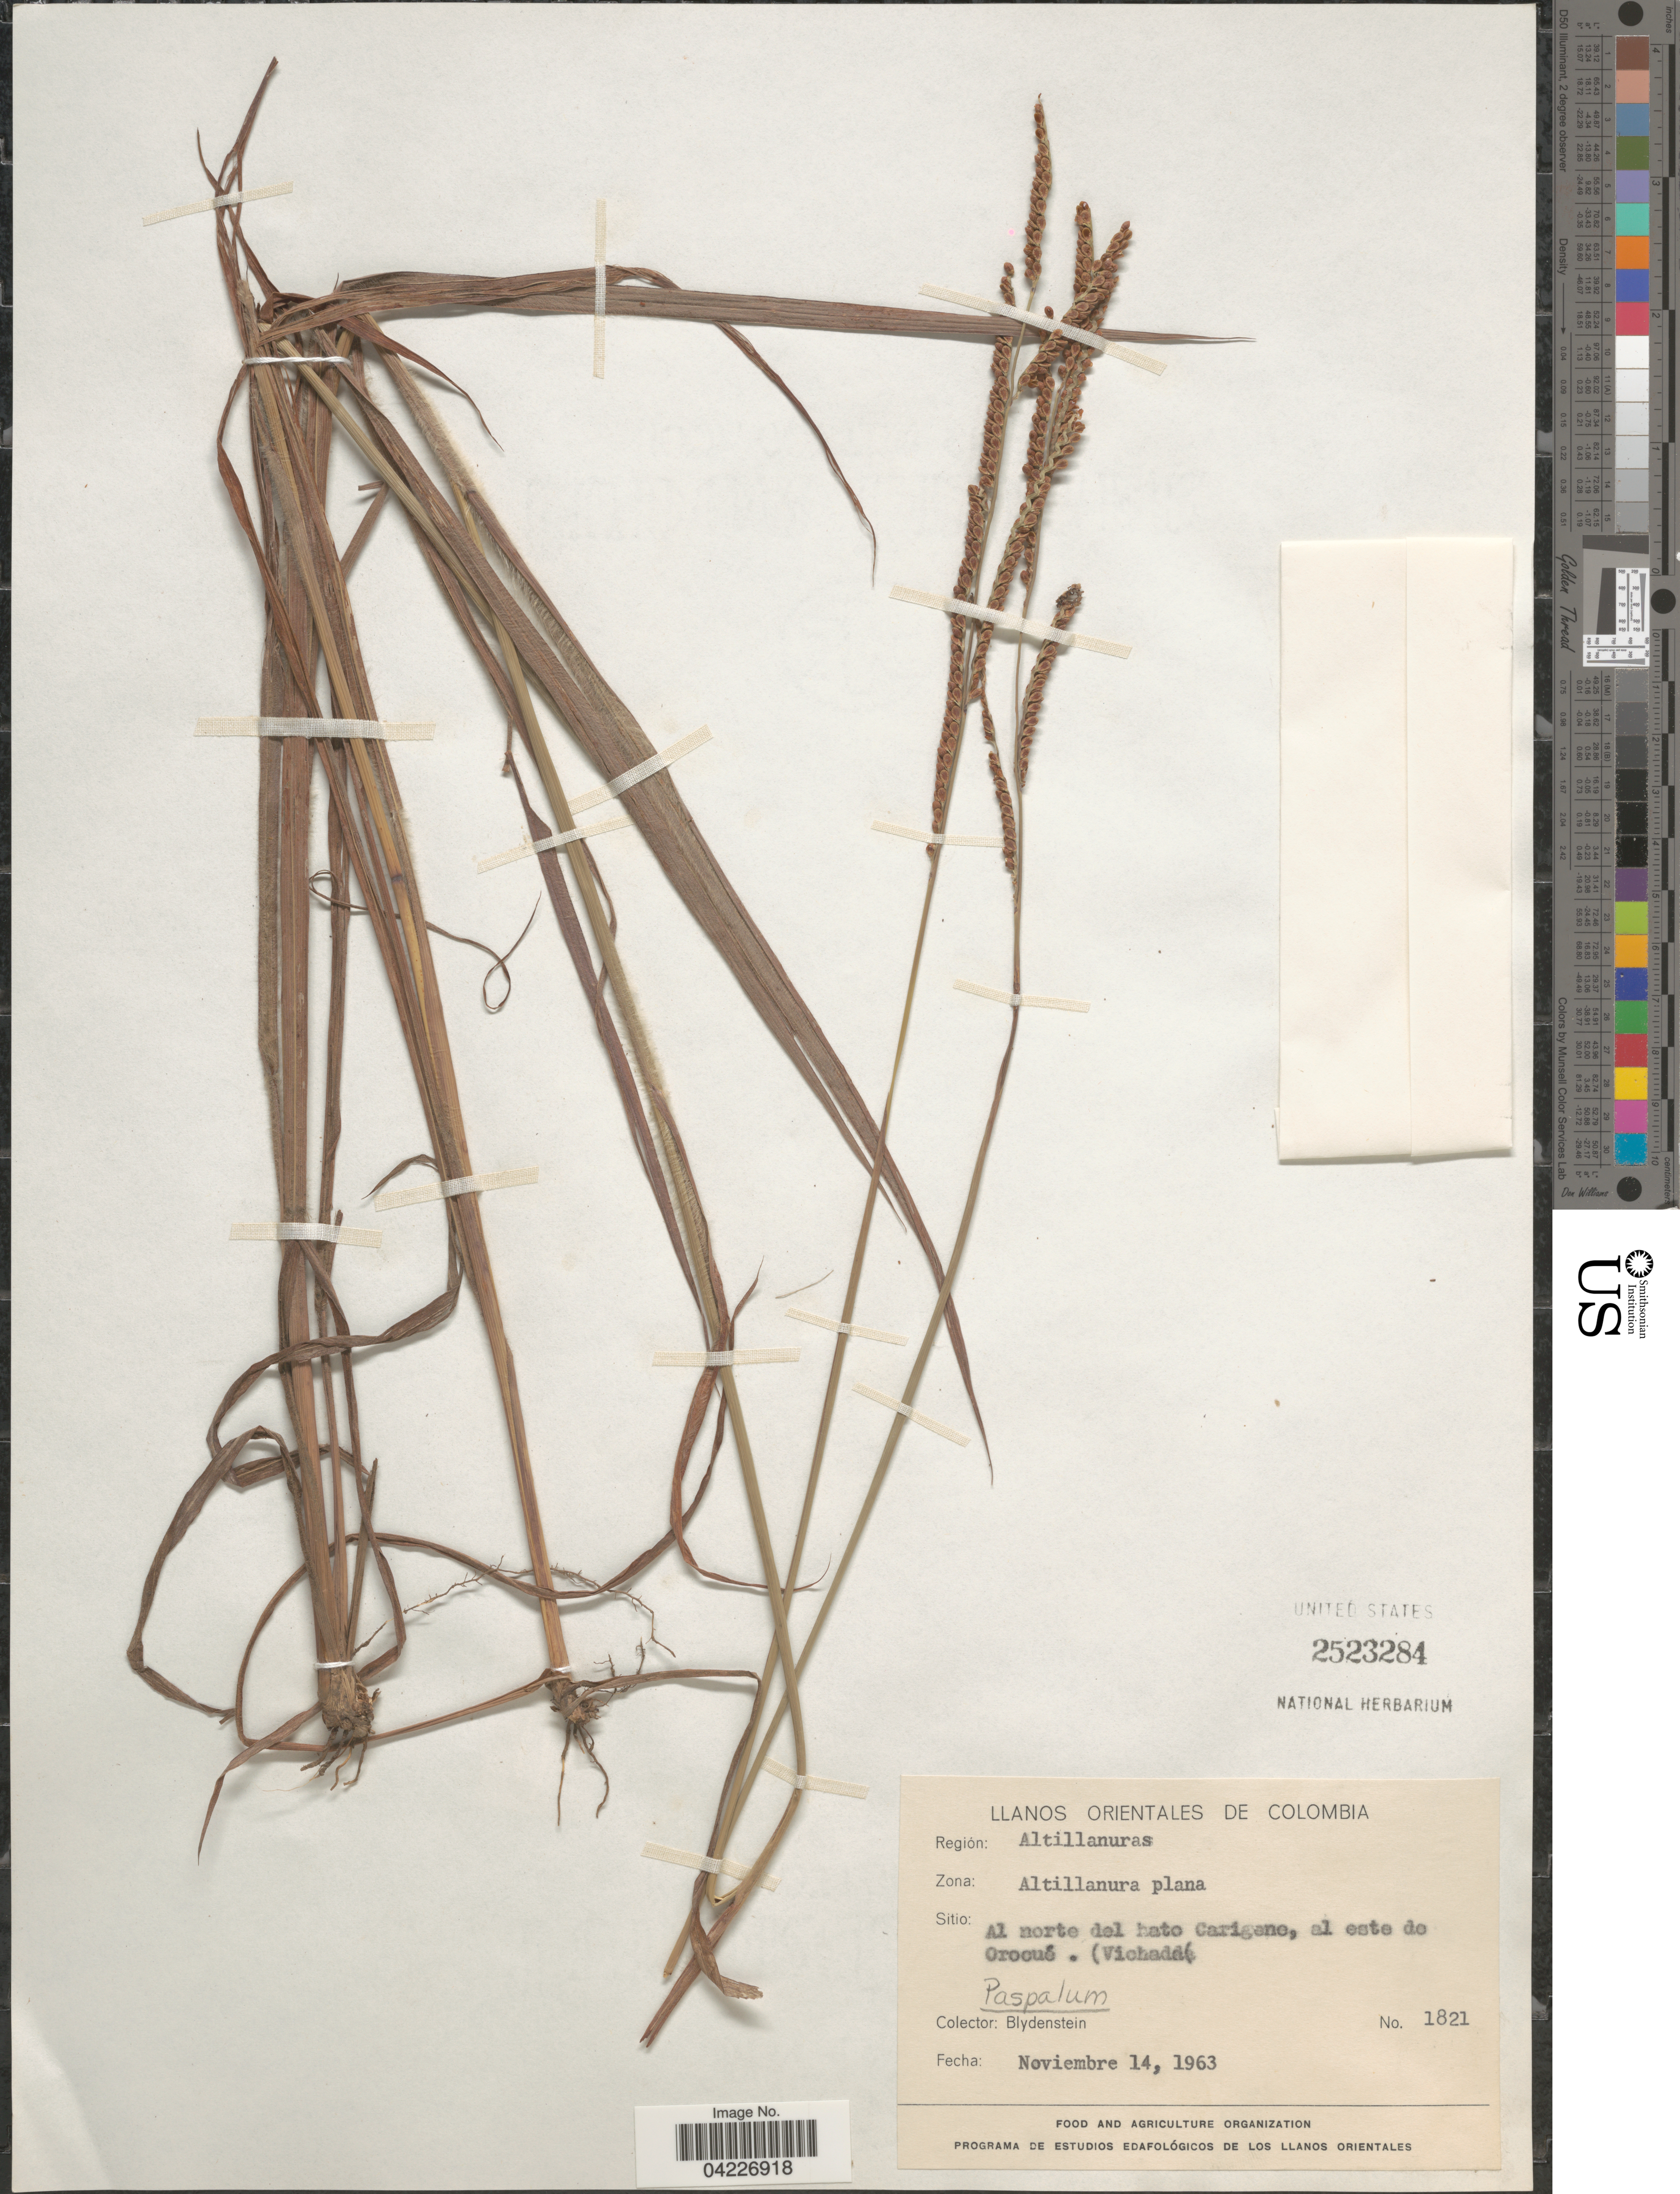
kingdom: Plantae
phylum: Tracheophyta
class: Liliopsida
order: Poales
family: Poaceae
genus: Paspalum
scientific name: Paspalum sp.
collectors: Blydenstein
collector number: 1821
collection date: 1963-11-14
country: Colombia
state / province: Vichada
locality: Llanos Orientales de Colombia. Región: Altillanuras. Zona: Altillanura plana. Al norte del hato Carigene, al este do Orocué.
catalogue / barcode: US 2523284